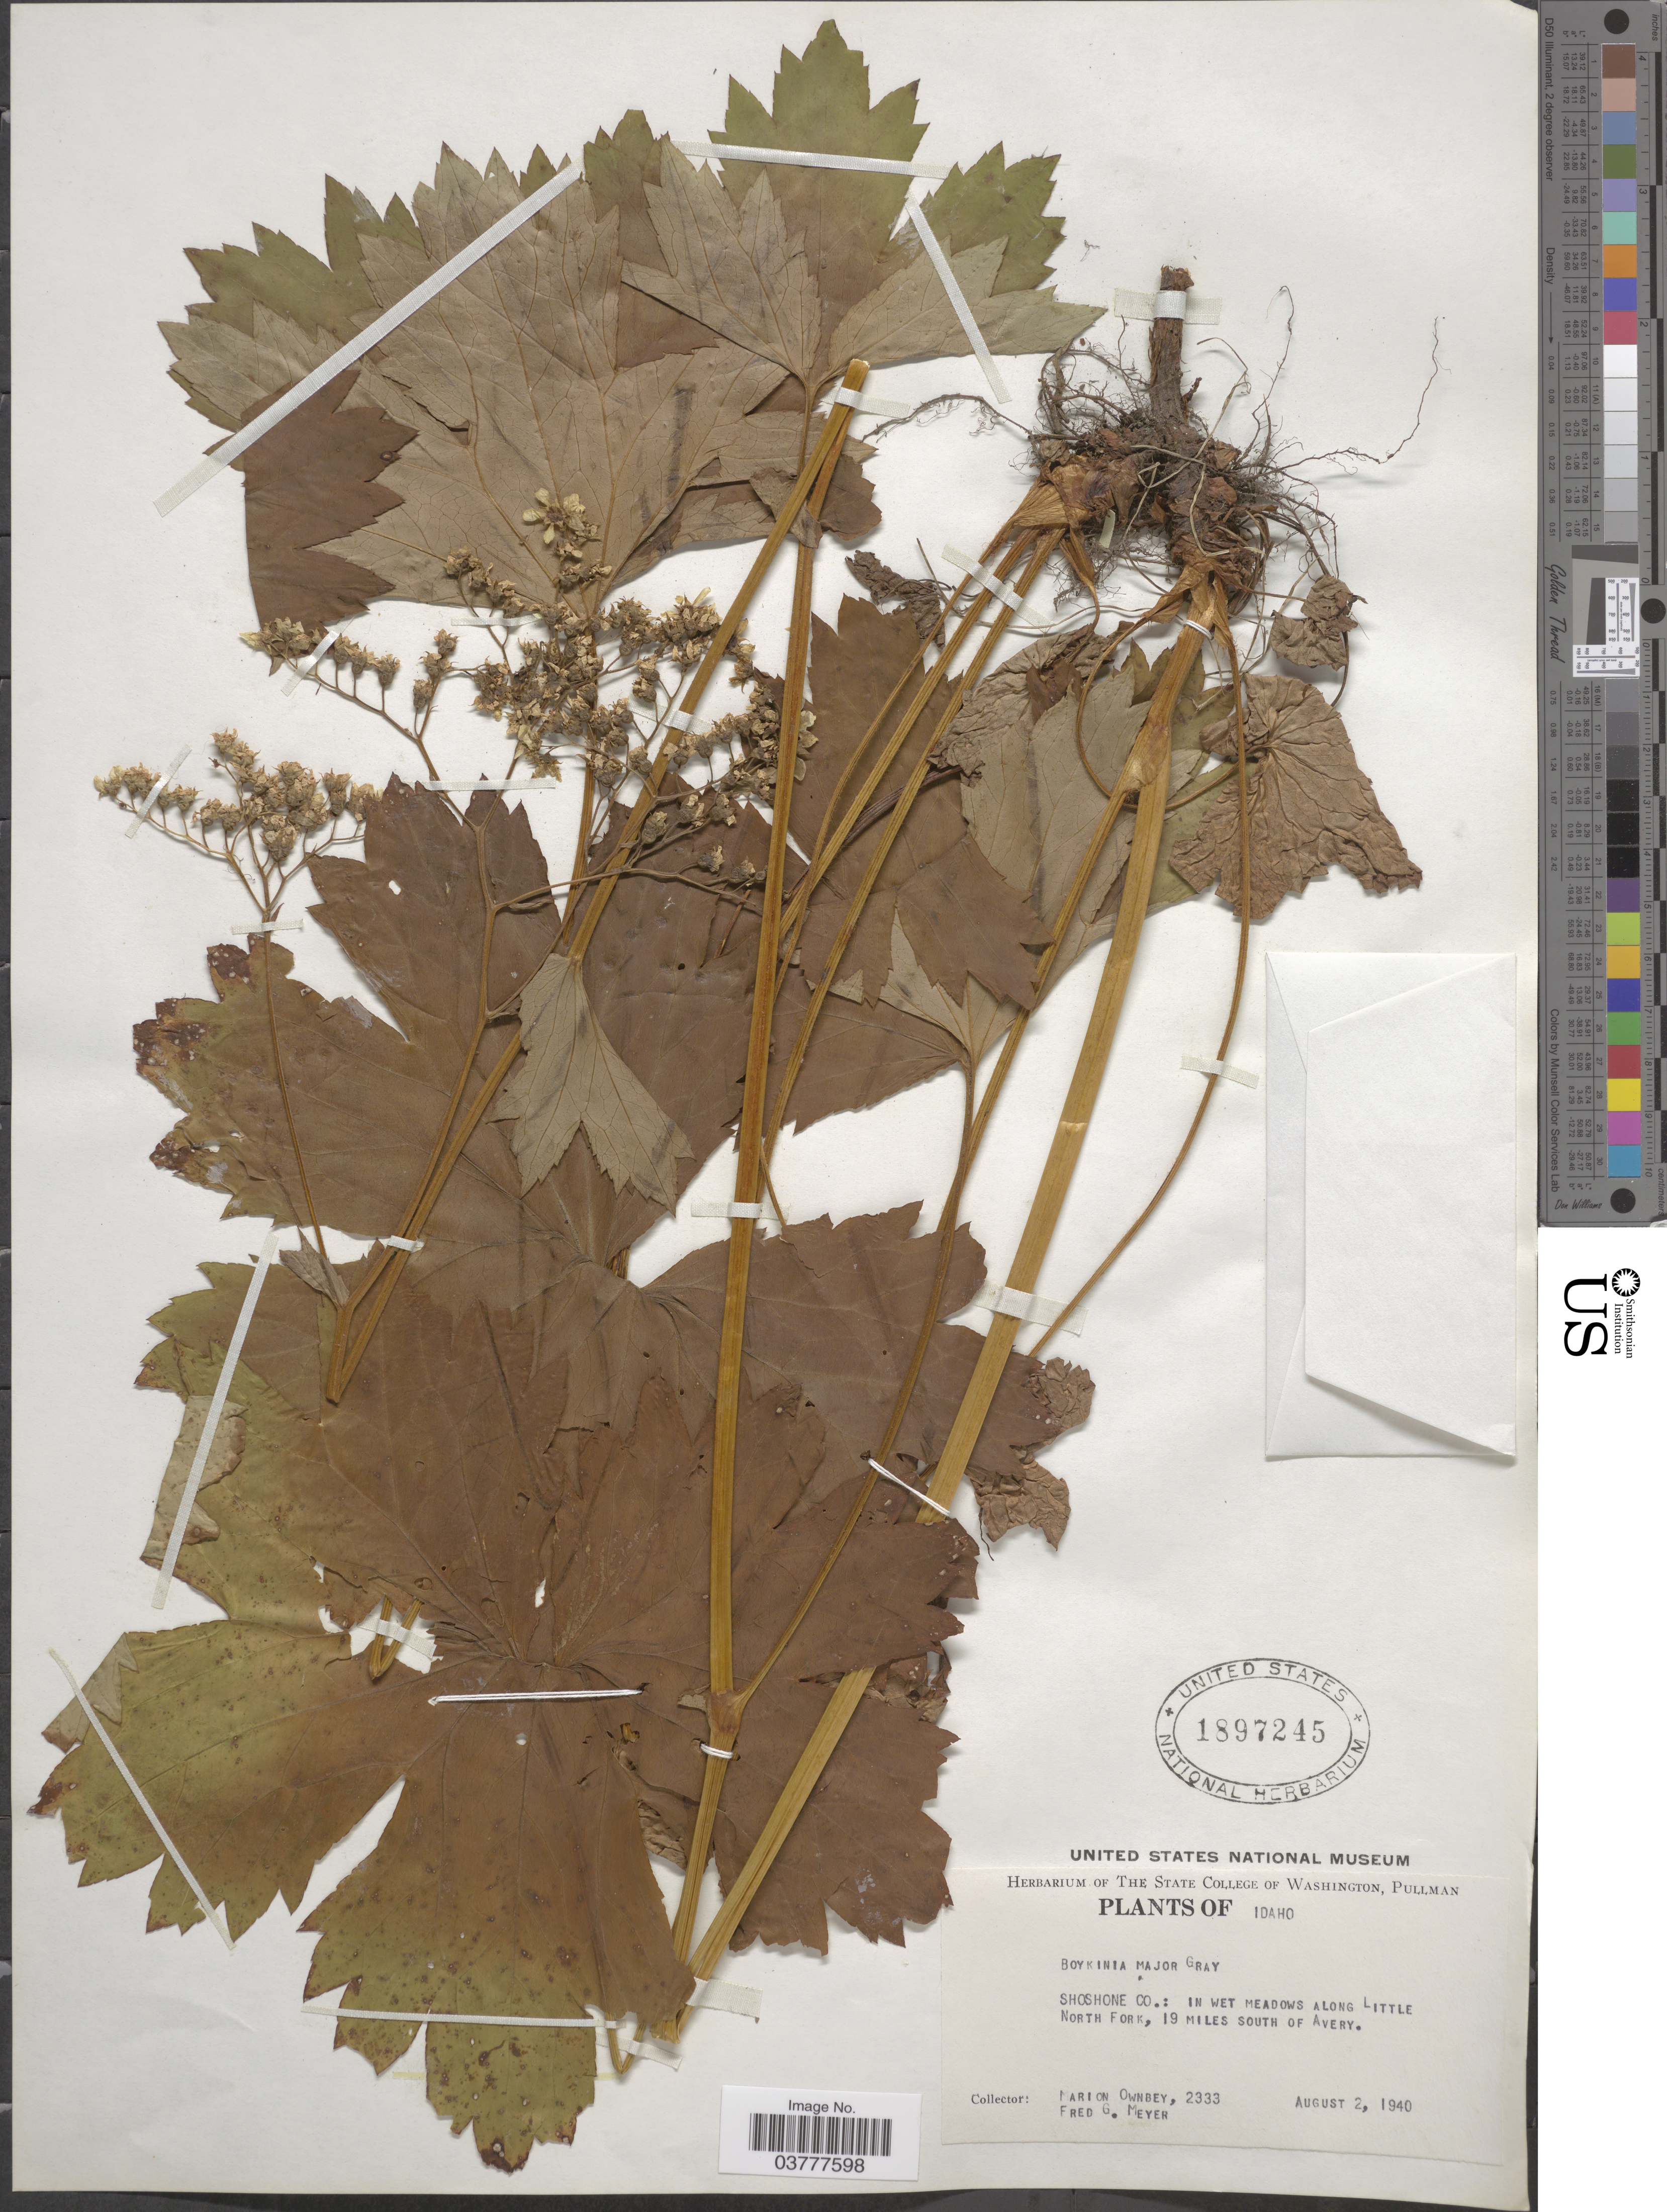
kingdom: Plantae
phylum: Tracheophyta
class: Magnoliopsida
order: Saxifragales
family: Saxifragaceae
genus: Boykinia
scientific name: Boykinia major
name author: A. Gray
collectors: M. Ownbey & F. G. Meyer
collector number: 2333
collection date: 1940-08-02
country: United States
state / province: Idaho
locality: Shoshone Co.: In wet meadows along Little North Fork, 19 miles South of Avery.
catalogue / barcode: US 1897245